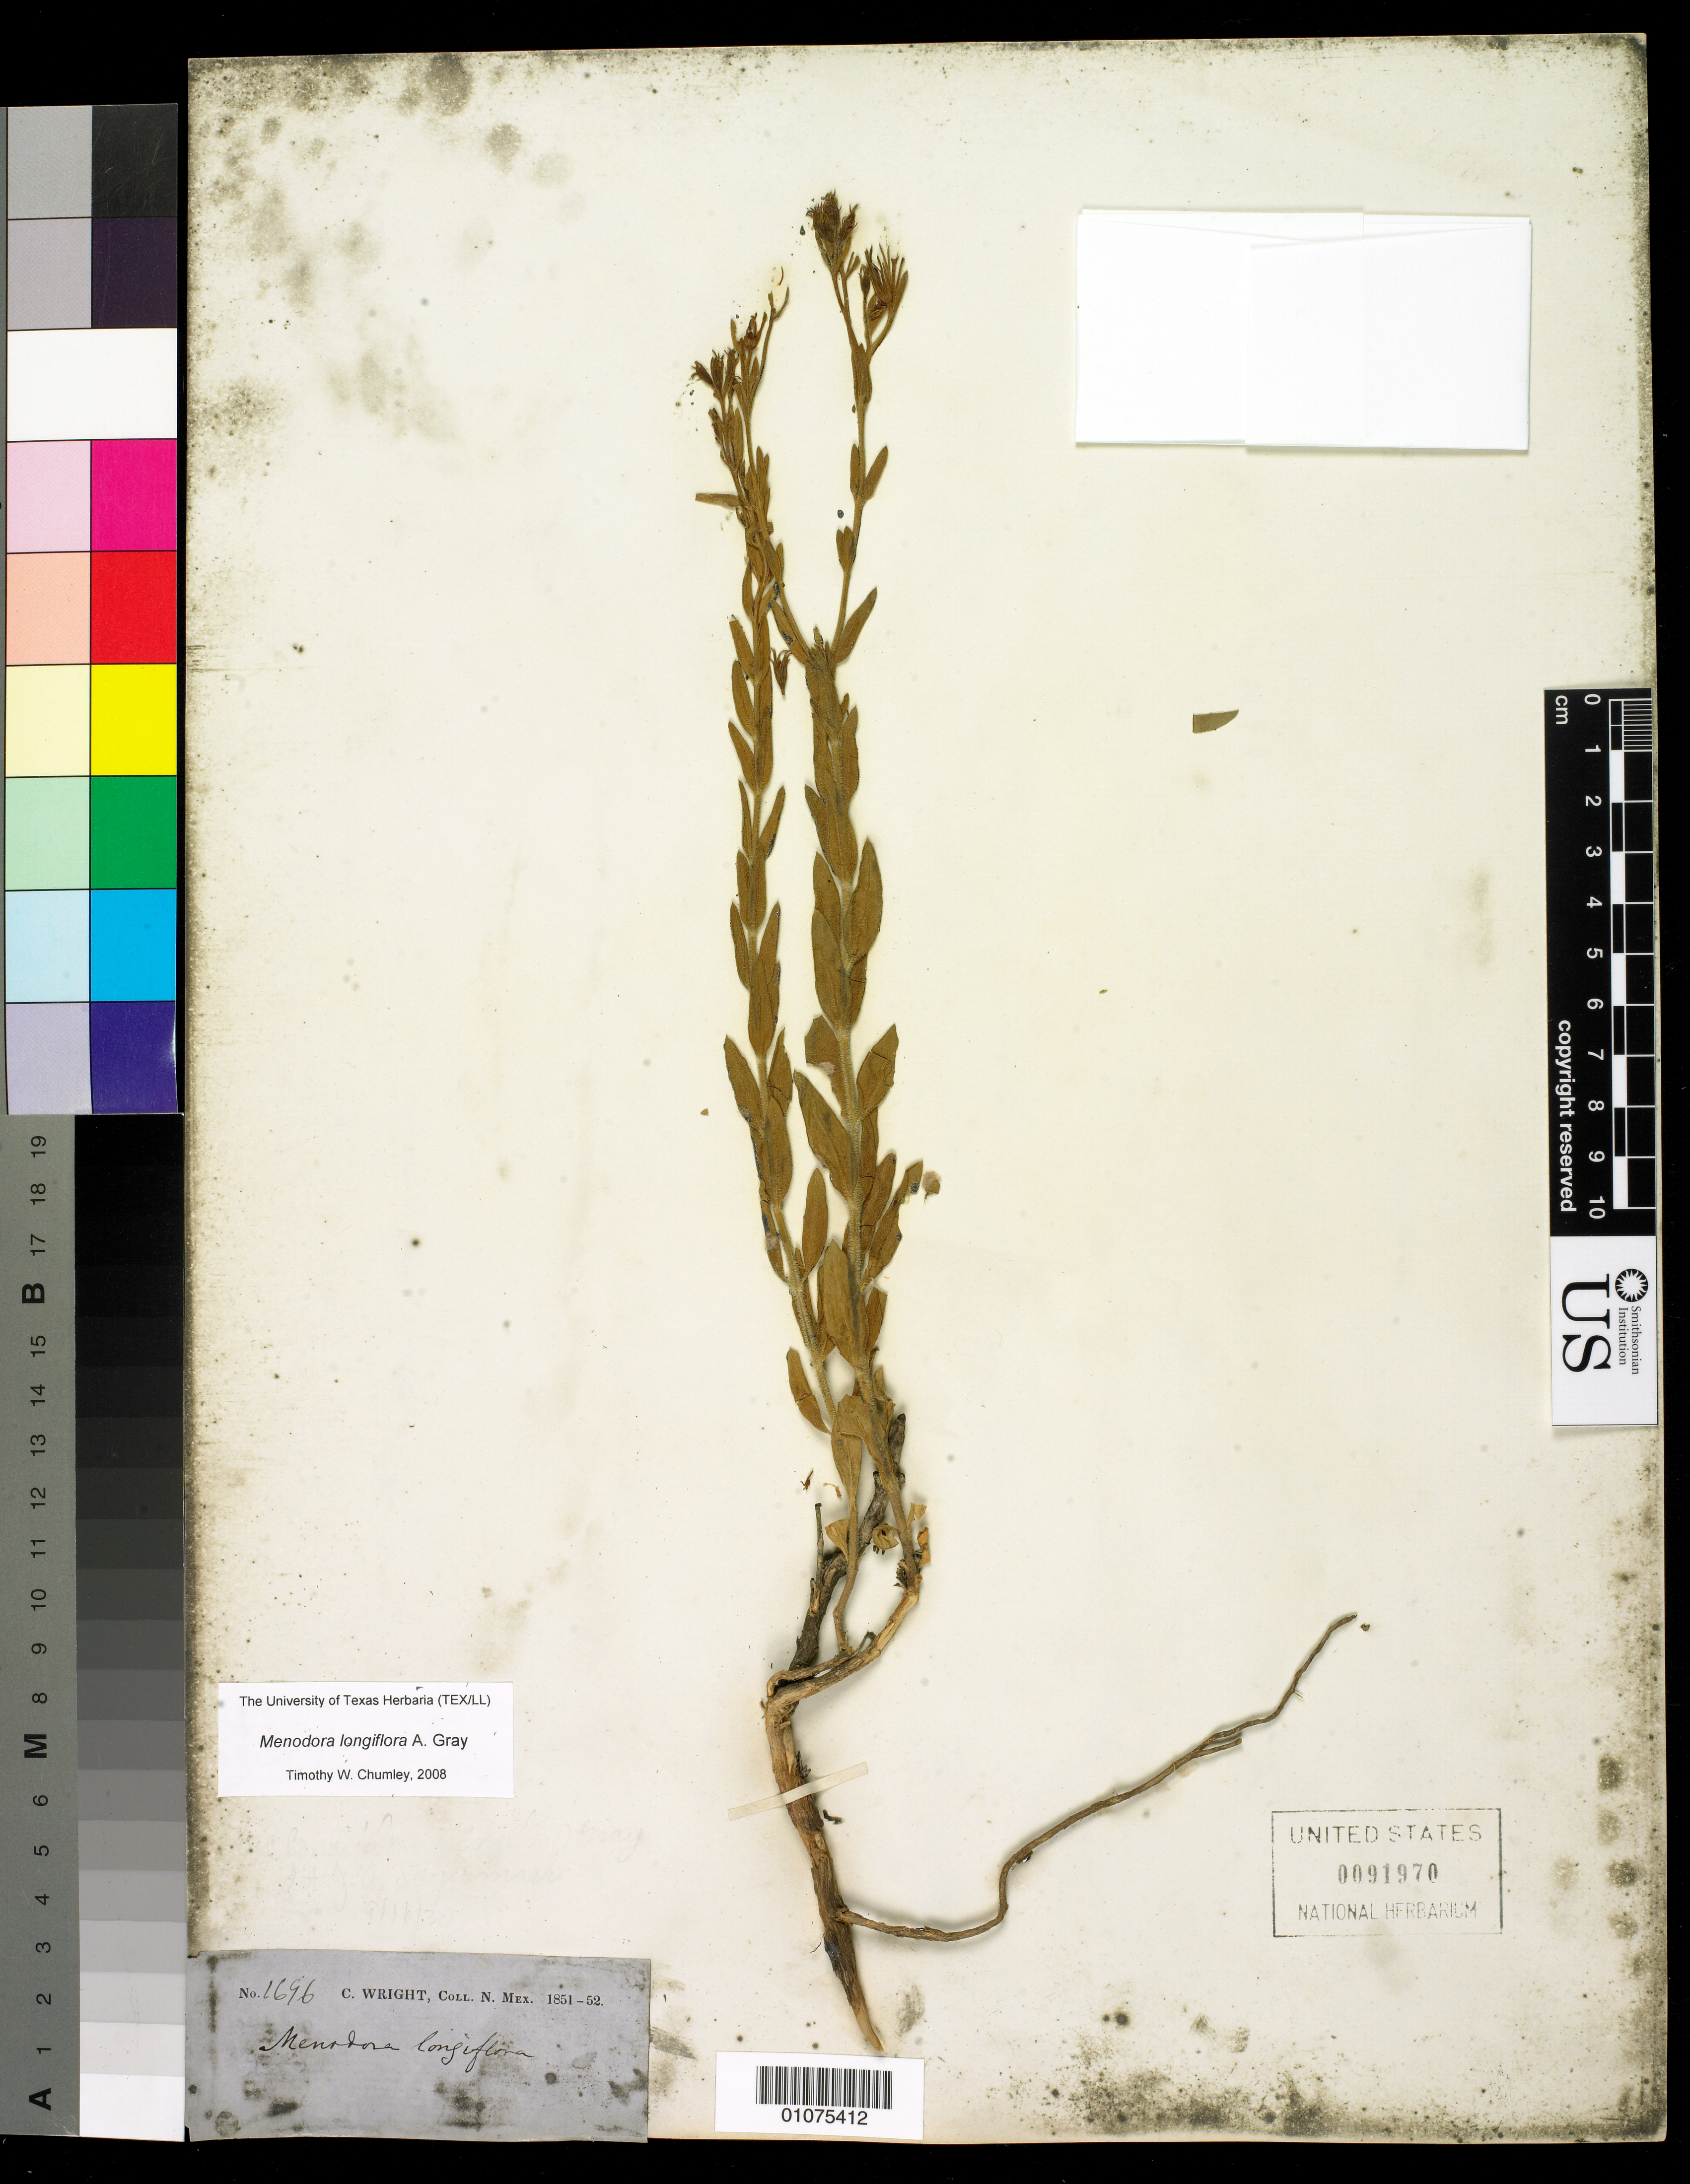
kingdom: Plantae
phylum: Tracheophyta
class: Magnoliopsida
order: Lamiales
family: Oleaceae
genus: Menodora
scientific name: Menodora longiflora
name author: A. Gray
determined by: Chumley, T. W., (TEX)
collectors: C. Wright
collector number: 1696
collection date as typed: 1851 to -- --- 1852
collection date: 1851/1852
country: United States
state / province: New Mexico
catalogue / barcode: US 91970